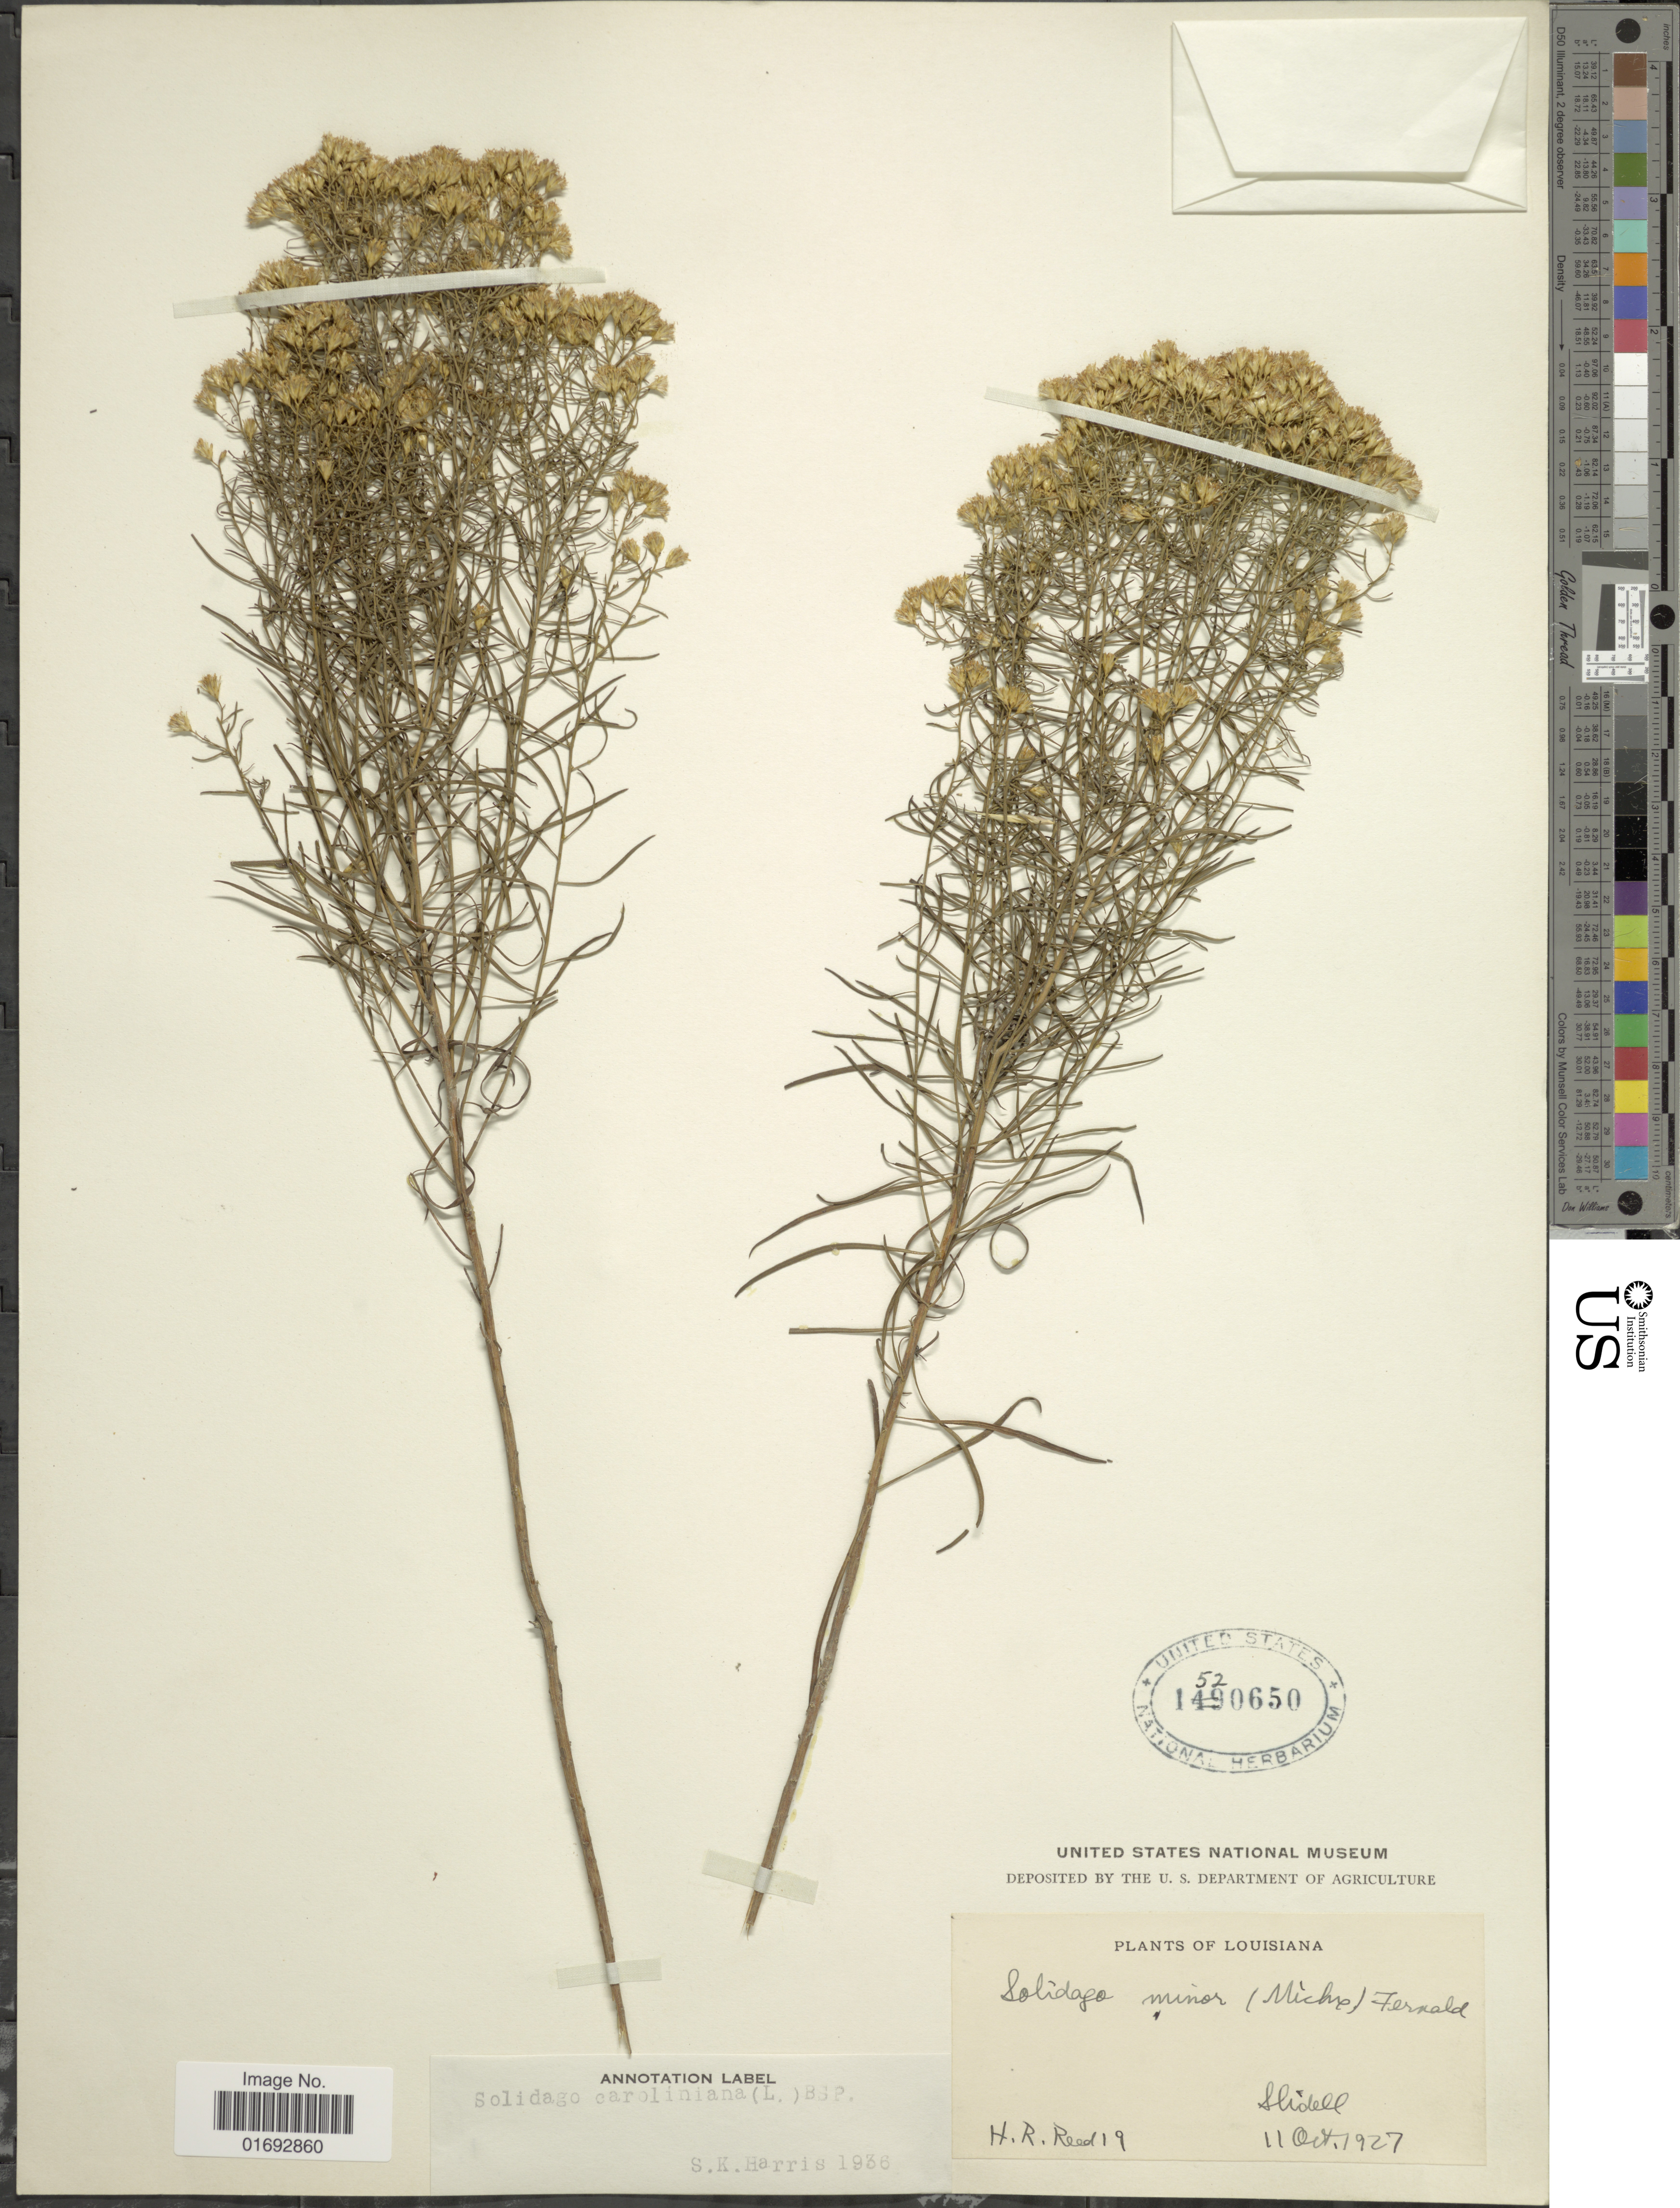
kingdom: Plantae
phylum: Tracheophyta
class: Magnoliopsida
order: Asterales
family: Asteraceae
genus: Euthamia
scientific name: Euthamia tenuifolia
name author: (Pursh) Nutt.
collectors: H. Reed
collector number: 19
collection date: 1927-10-11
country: United States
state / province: Louisiana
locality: Slidell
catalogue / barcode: US 1520650